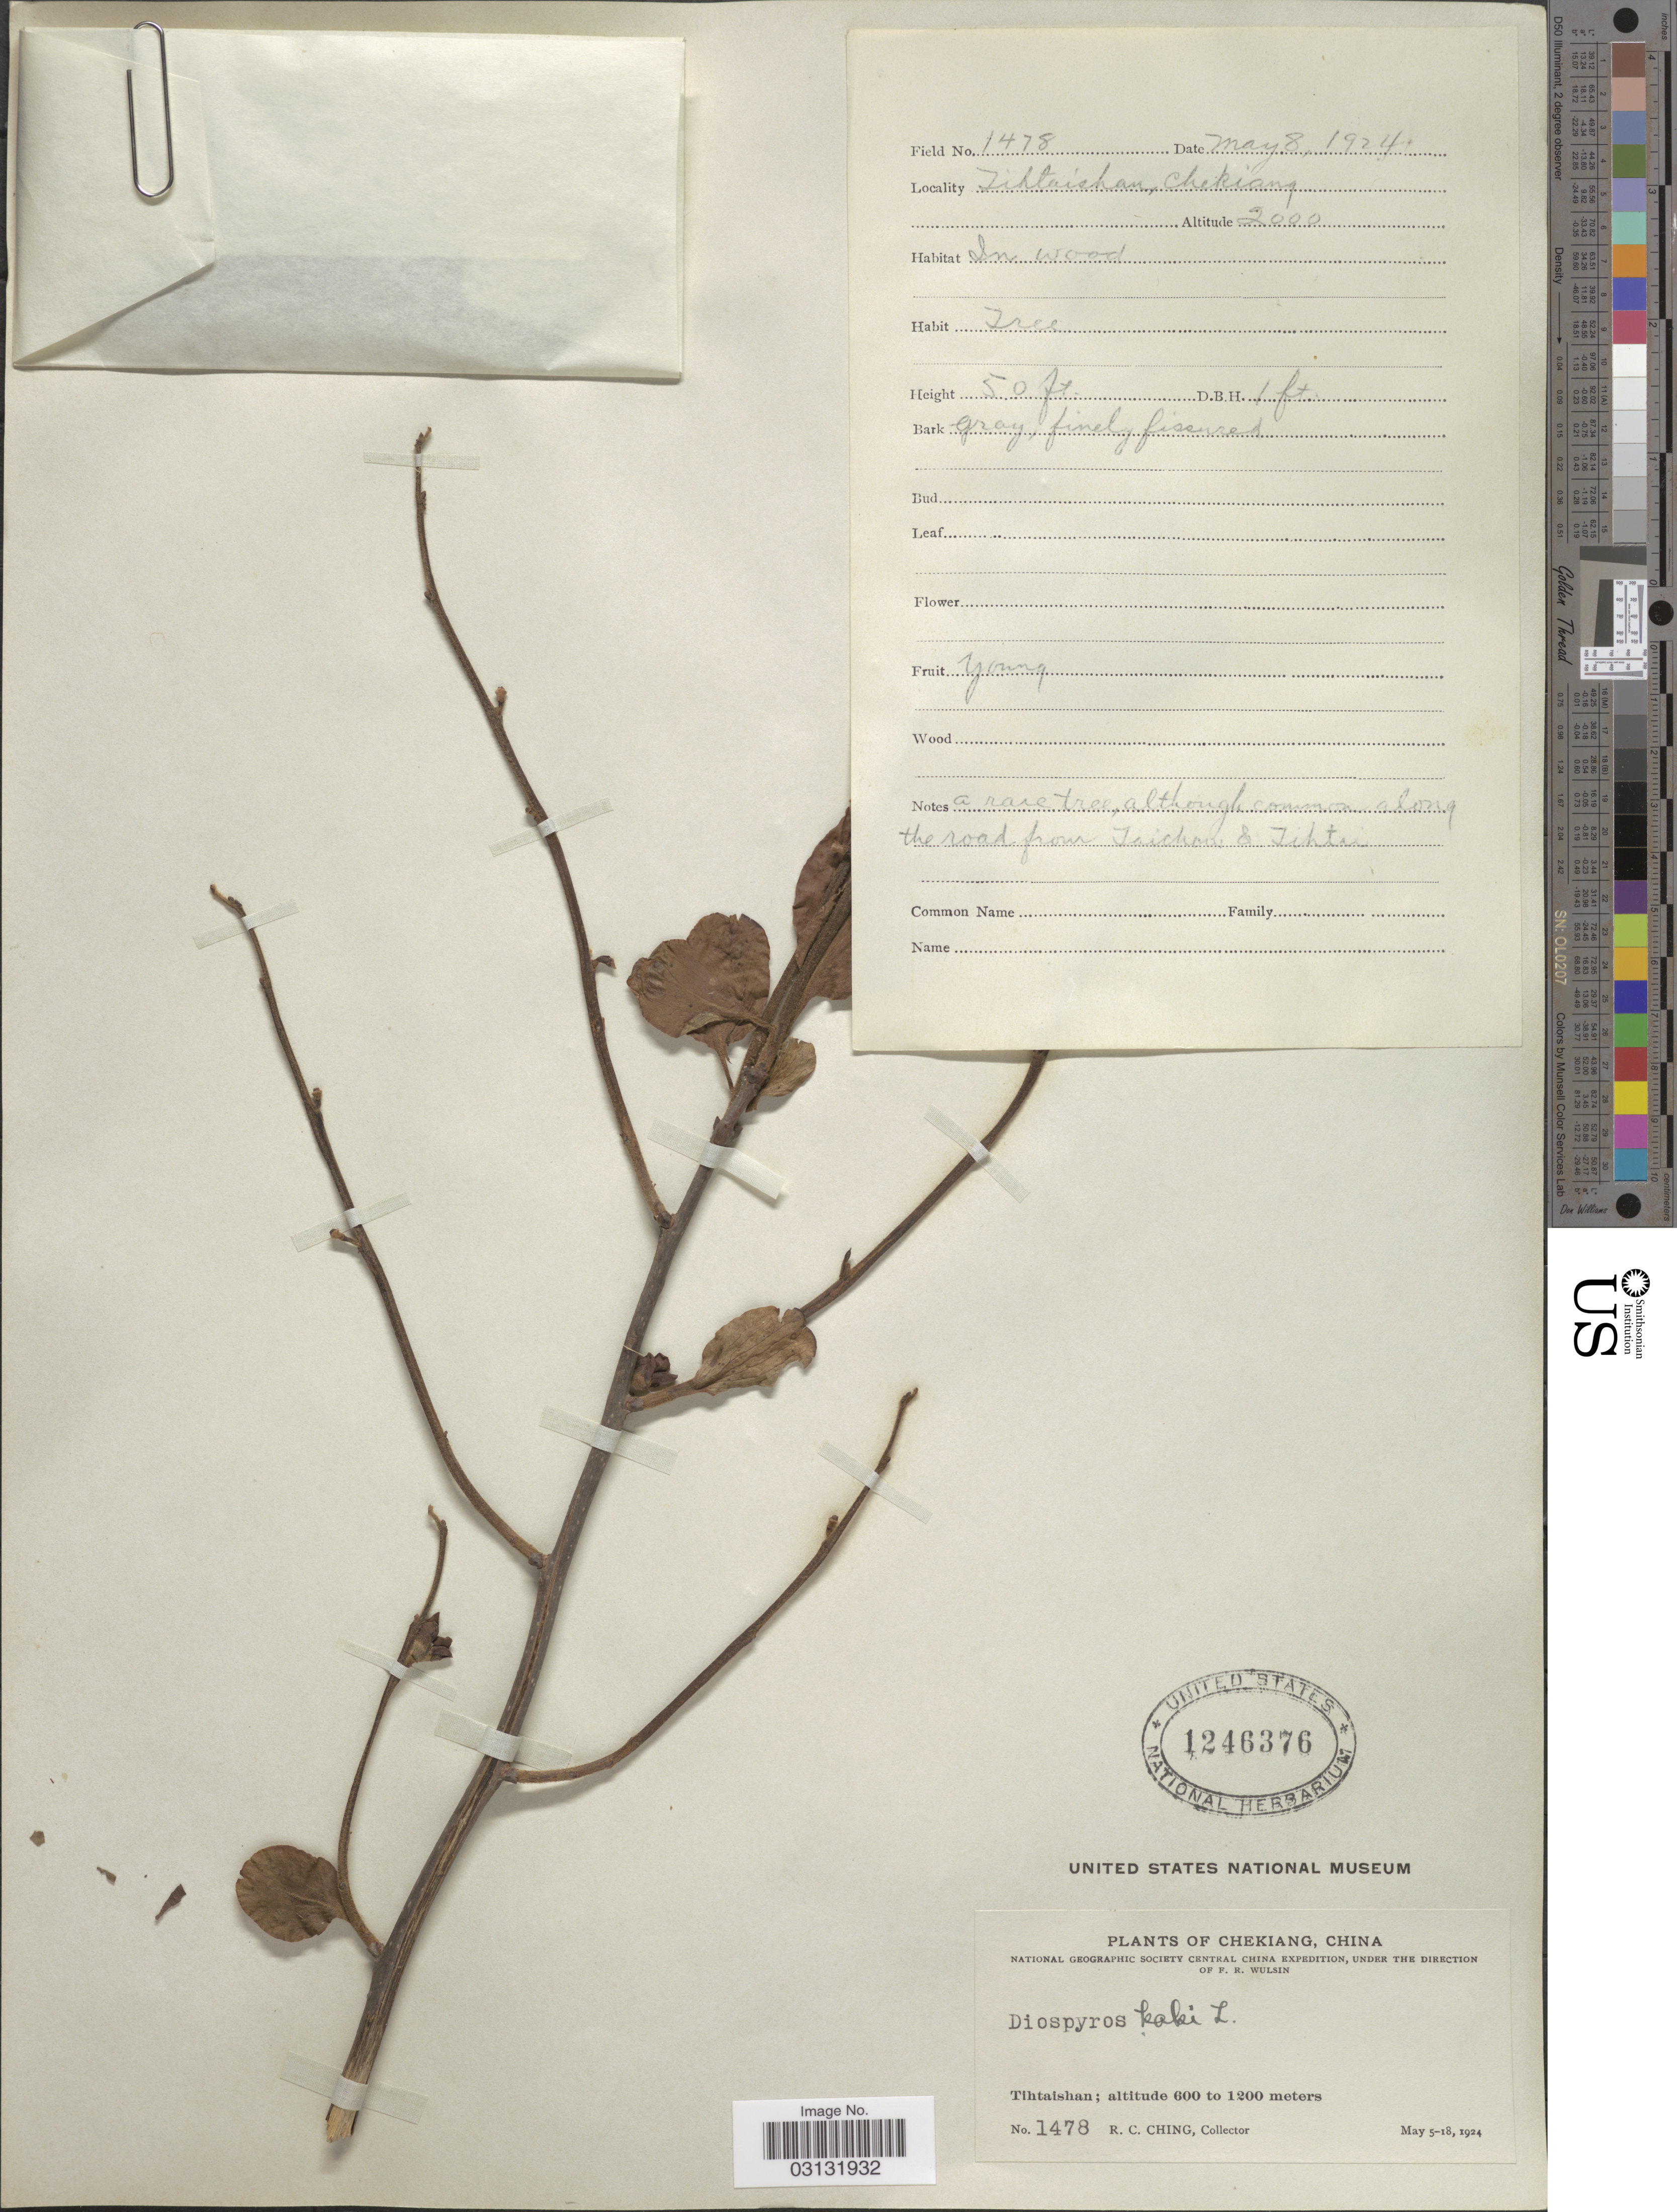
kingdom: Plantae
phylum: Tracheophyta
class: Magnoliopsida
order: Ericales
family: Ebenaceae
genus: Diospyros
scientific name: Diospyros kaki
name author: Thunb.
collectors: R. C. Ching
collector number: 1478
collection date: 1924-05-08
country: China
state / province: Zhejiang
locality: Chekiang. Tihtaishan.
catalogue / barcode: US 1246376